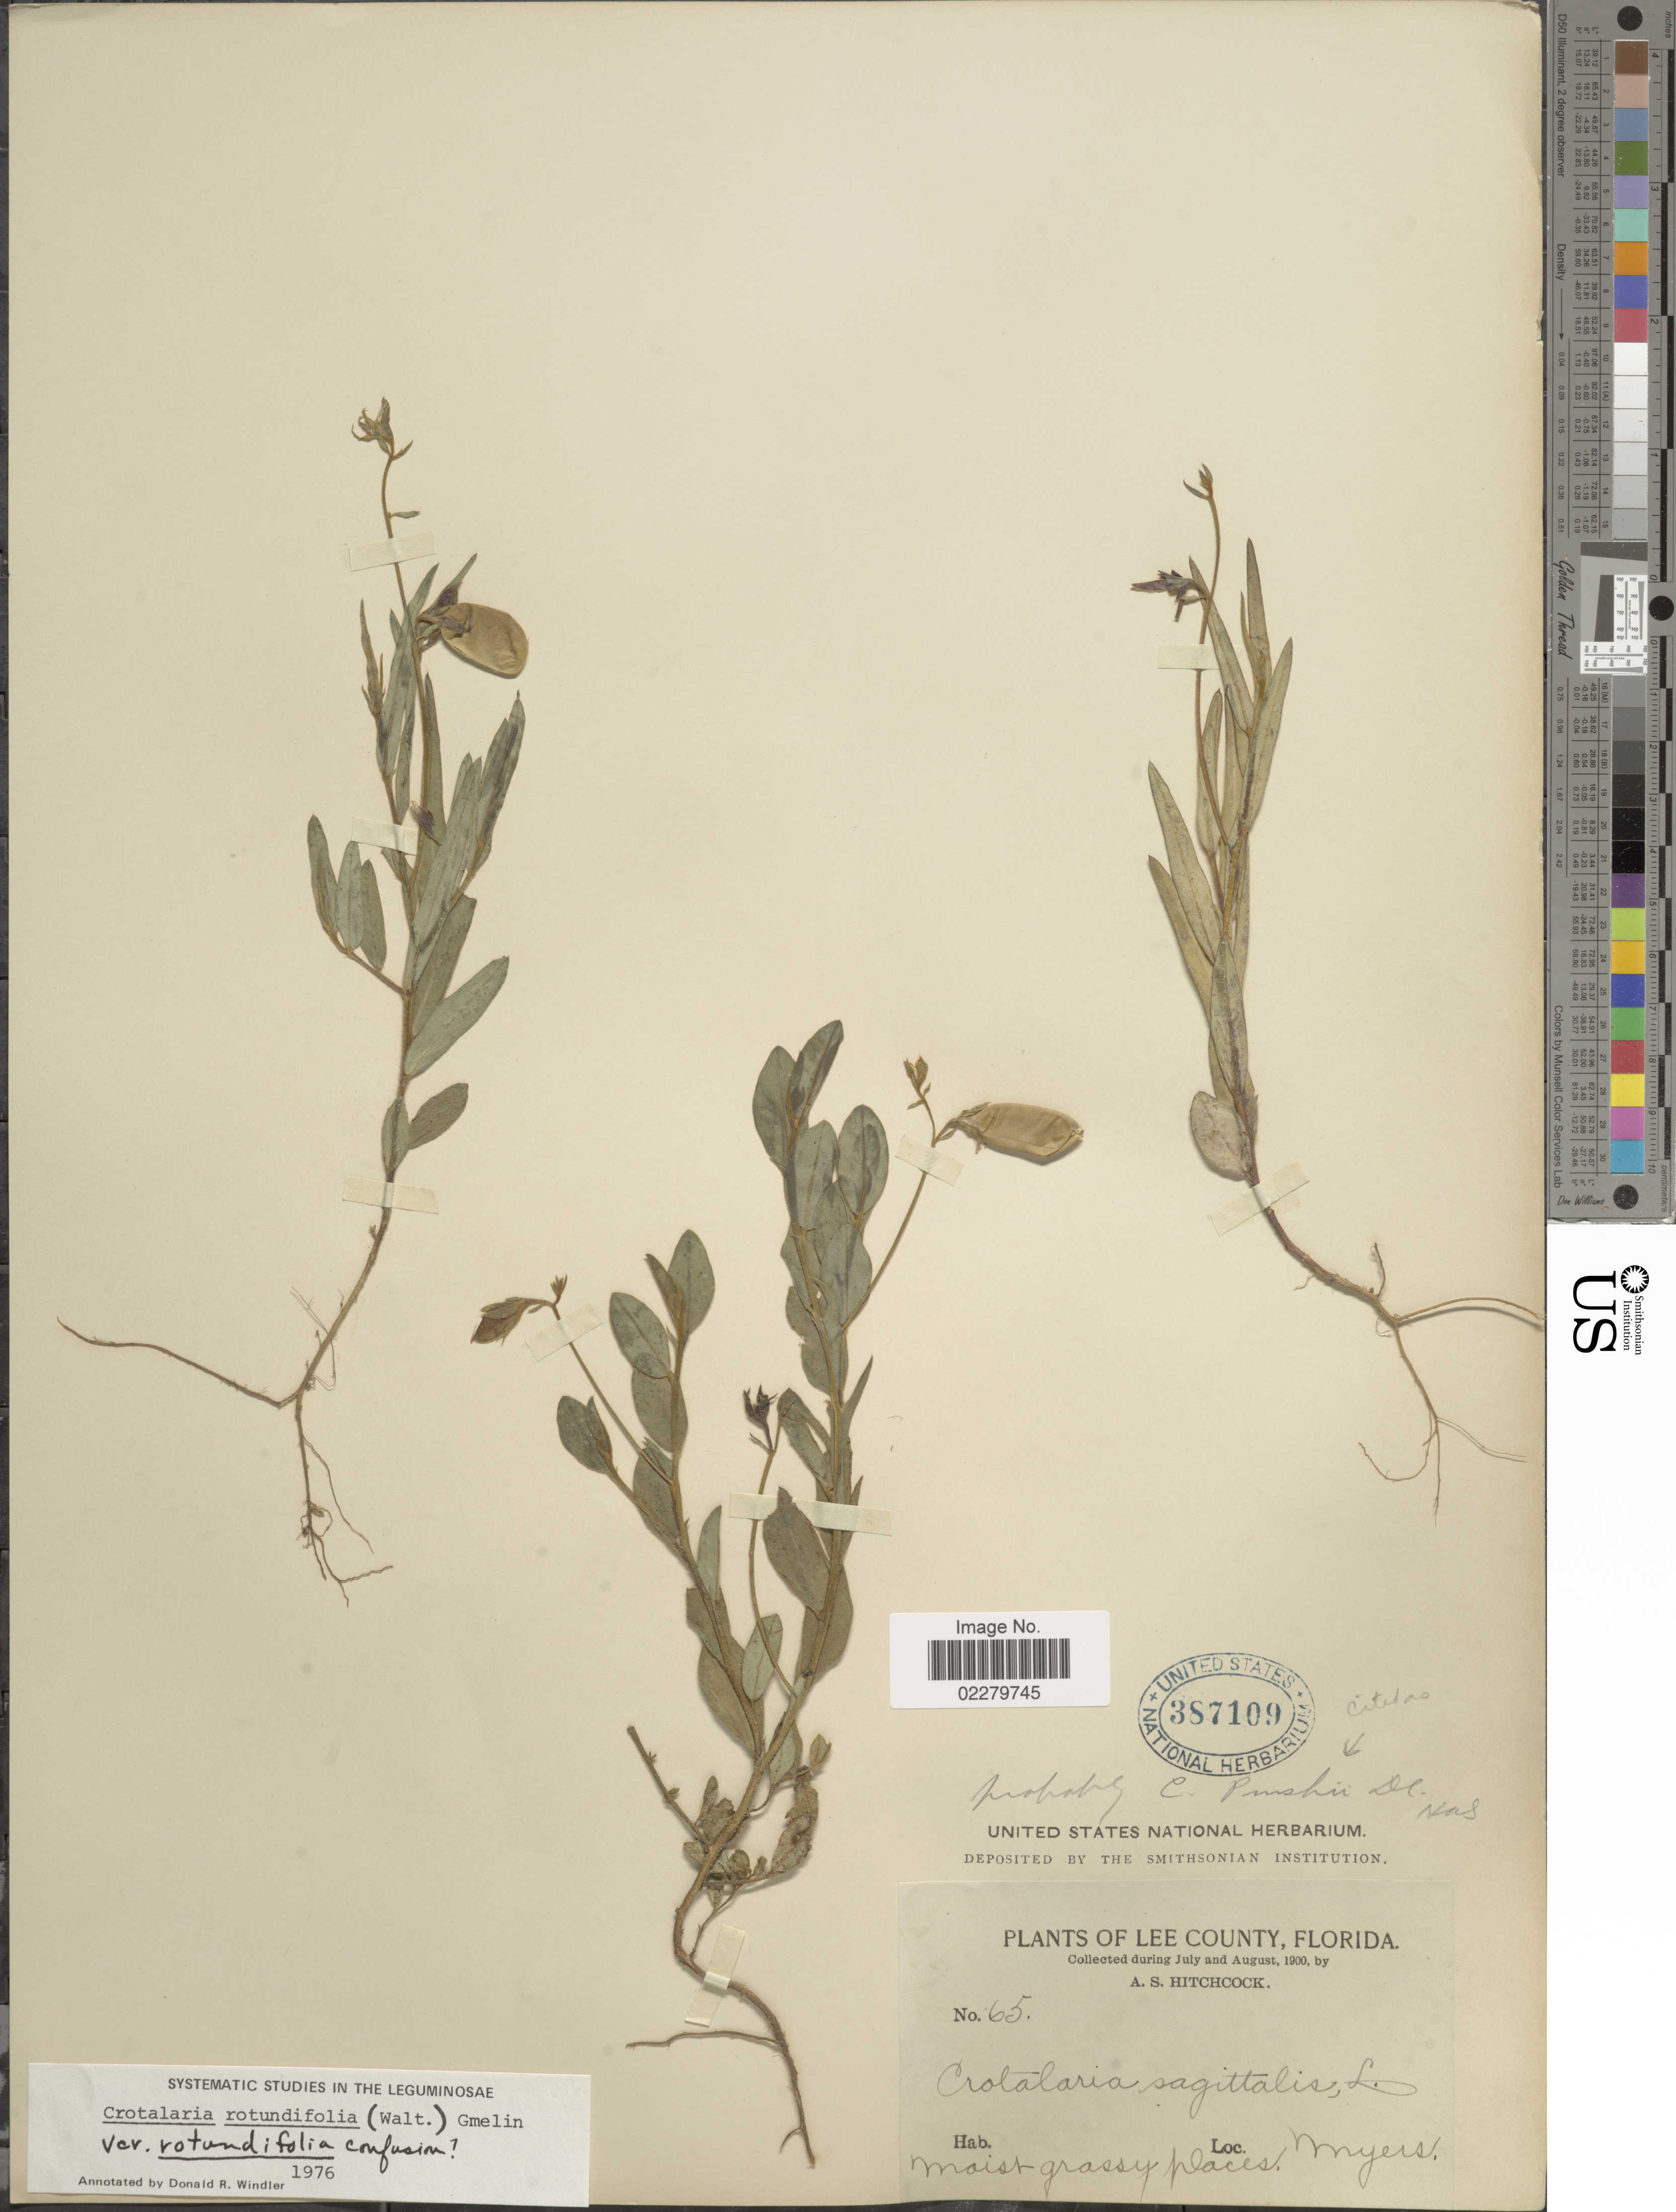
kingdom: Plantae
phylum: Tracheophyta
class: Magnoliopsida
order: Fabales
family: Fabaceae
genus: Crotalaria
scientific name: Crotalaria rotundifolia var. rotundifolia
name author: (Walter) J.F. Gmel.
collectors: A. S. Hitchcock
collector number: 65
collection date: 1900-07/1900-08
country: United States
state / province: Florida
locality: Lee County, Florida. Moist grassy places. Myers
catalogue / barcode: US 387109